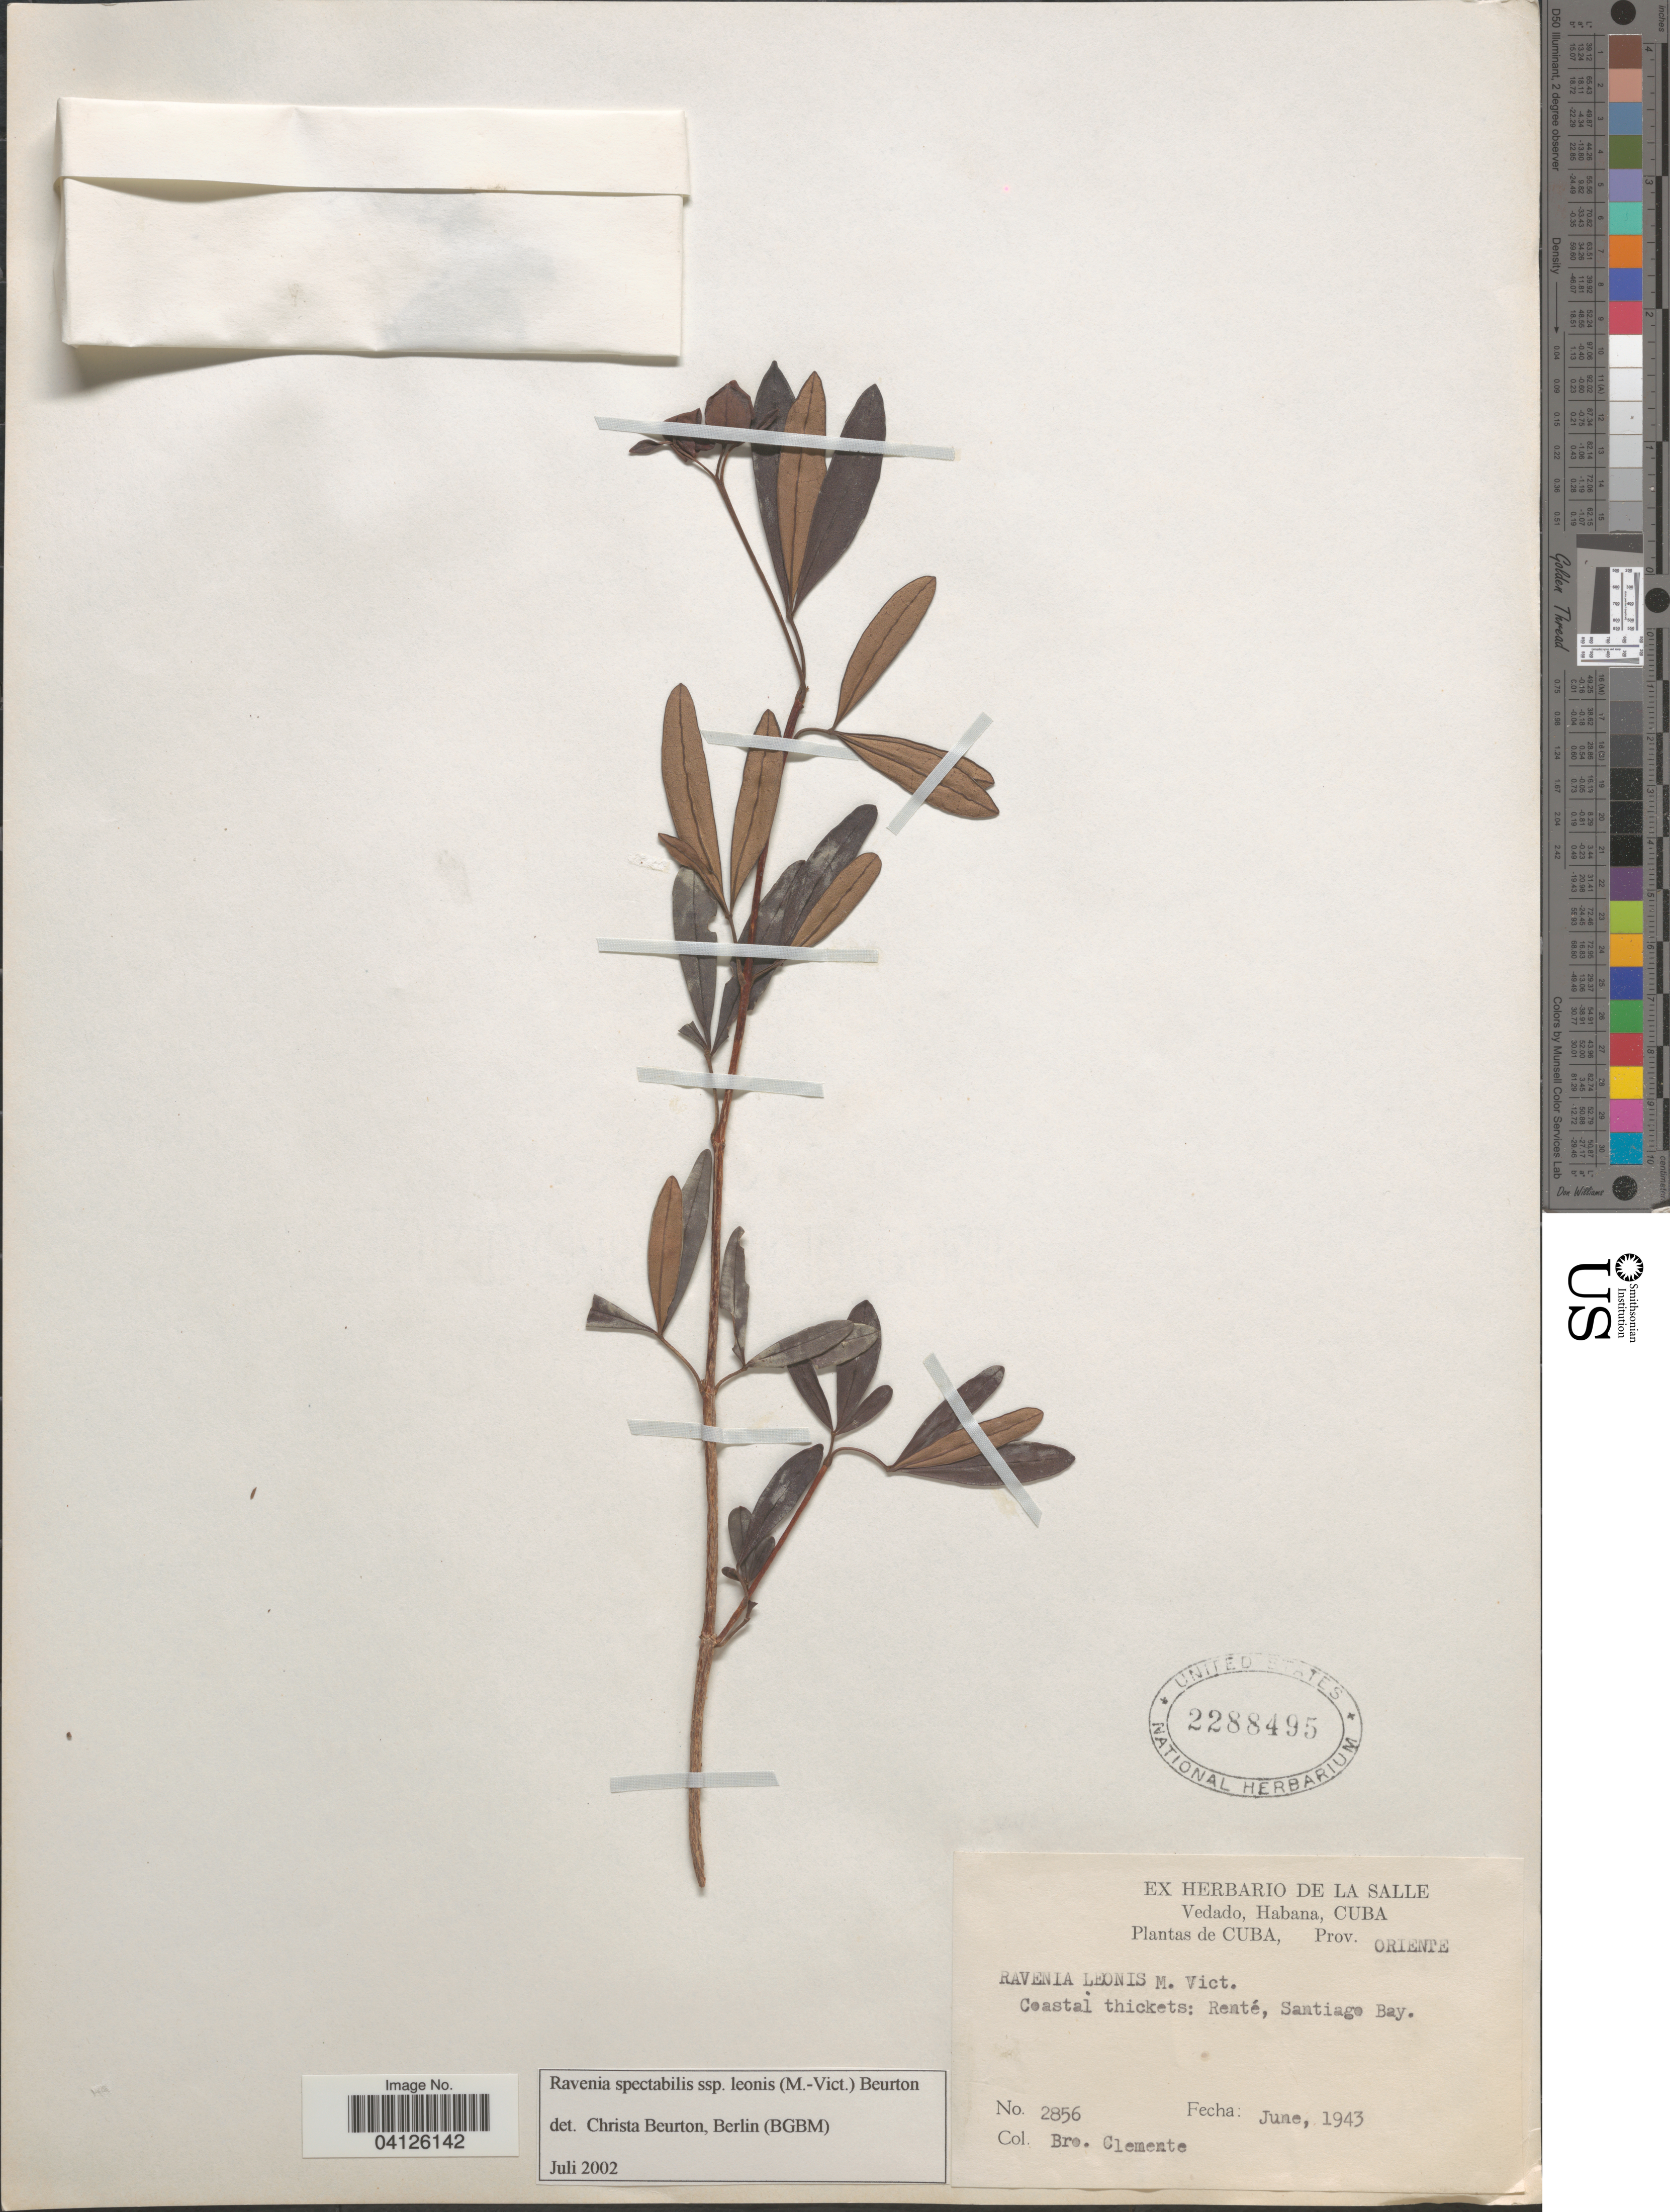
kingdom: Plantae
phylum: Tracheophyta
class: Magnoliopsida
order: Sapindales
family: Rutaceae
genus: Ravenia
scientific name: Ravenia spectabilis subsp. leonis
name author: (Vict.) Beurton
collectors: Bro. Clemente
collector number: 2856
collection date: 1943-06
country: Cuba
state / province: Oriente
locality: Coastal thickets: Renté, Santiago Bay.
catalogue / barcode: US 2288495